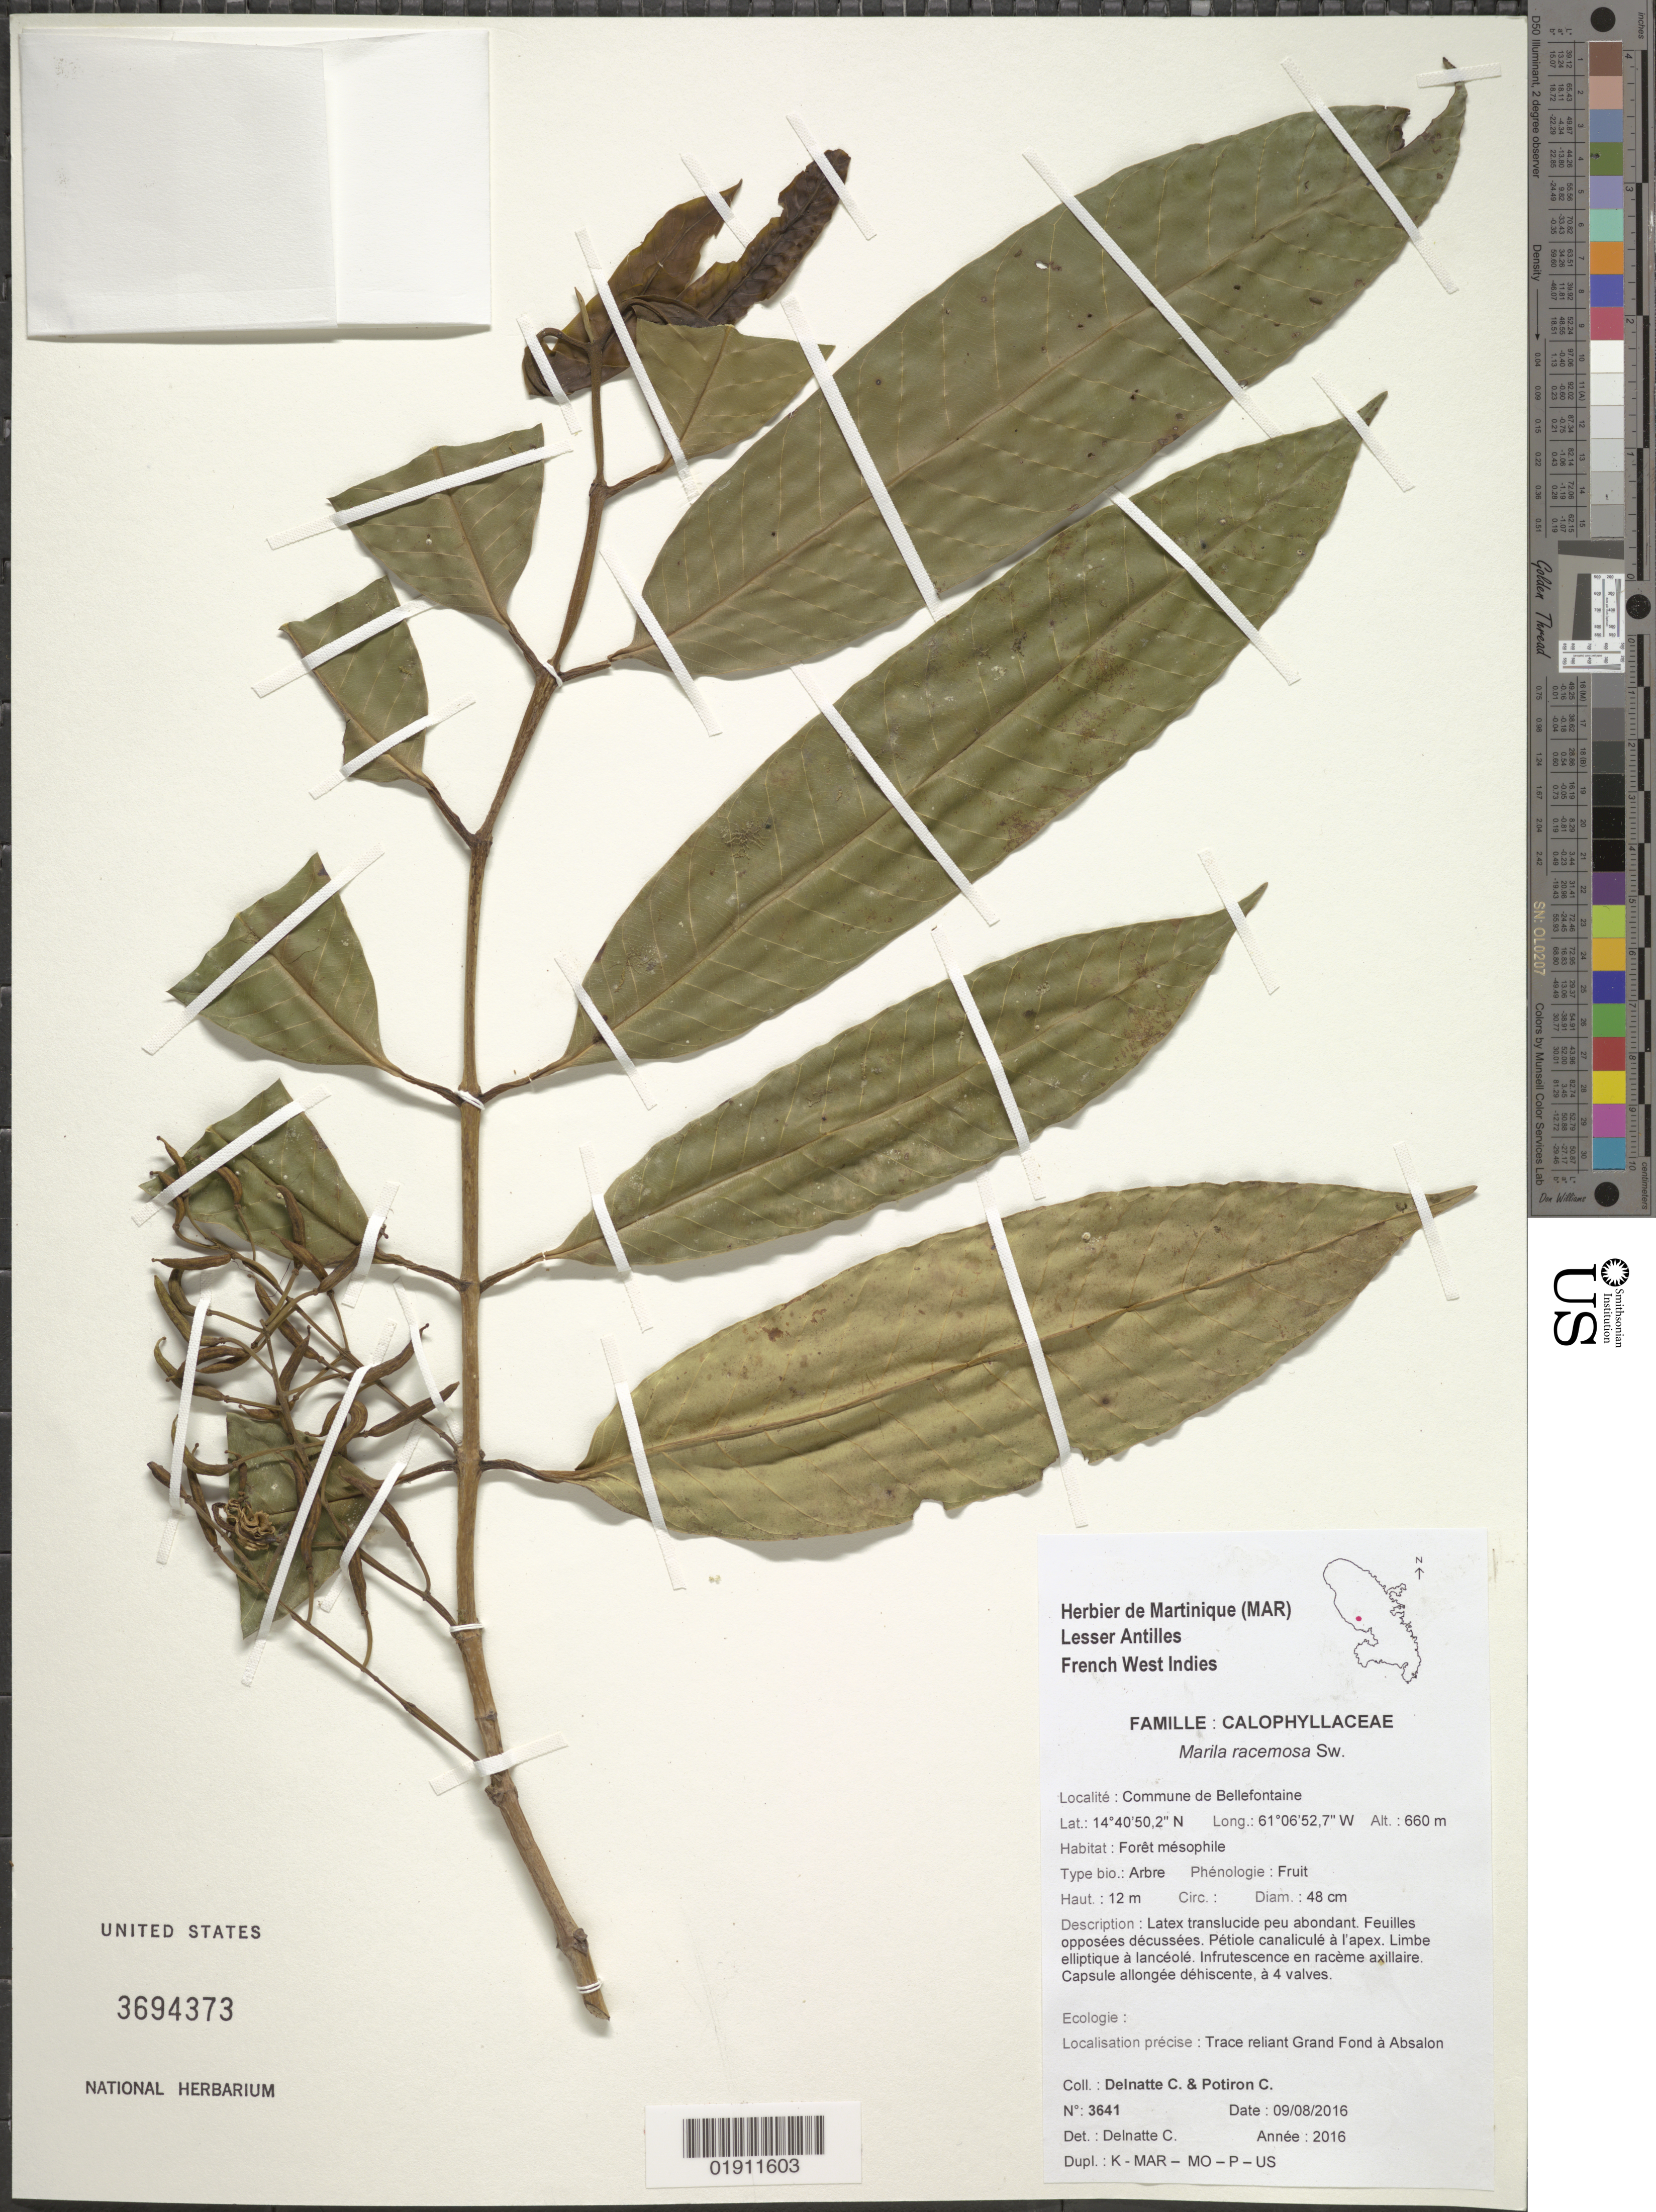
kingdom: Plantae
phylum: Tracheophyta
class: Magnoliopsida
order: Malpighiales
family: Calophyllaceae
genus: Marila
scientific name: Marila racemosa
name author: Sw.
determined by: Delnatte, C.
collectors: C. Delnatte & C. Potiron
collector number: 3641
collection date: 2016-08-09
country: Martinique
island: Martinique I.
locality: Commune de Bellefontaine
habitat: Forêt mésophile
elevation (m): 660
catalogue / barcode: US 3694373